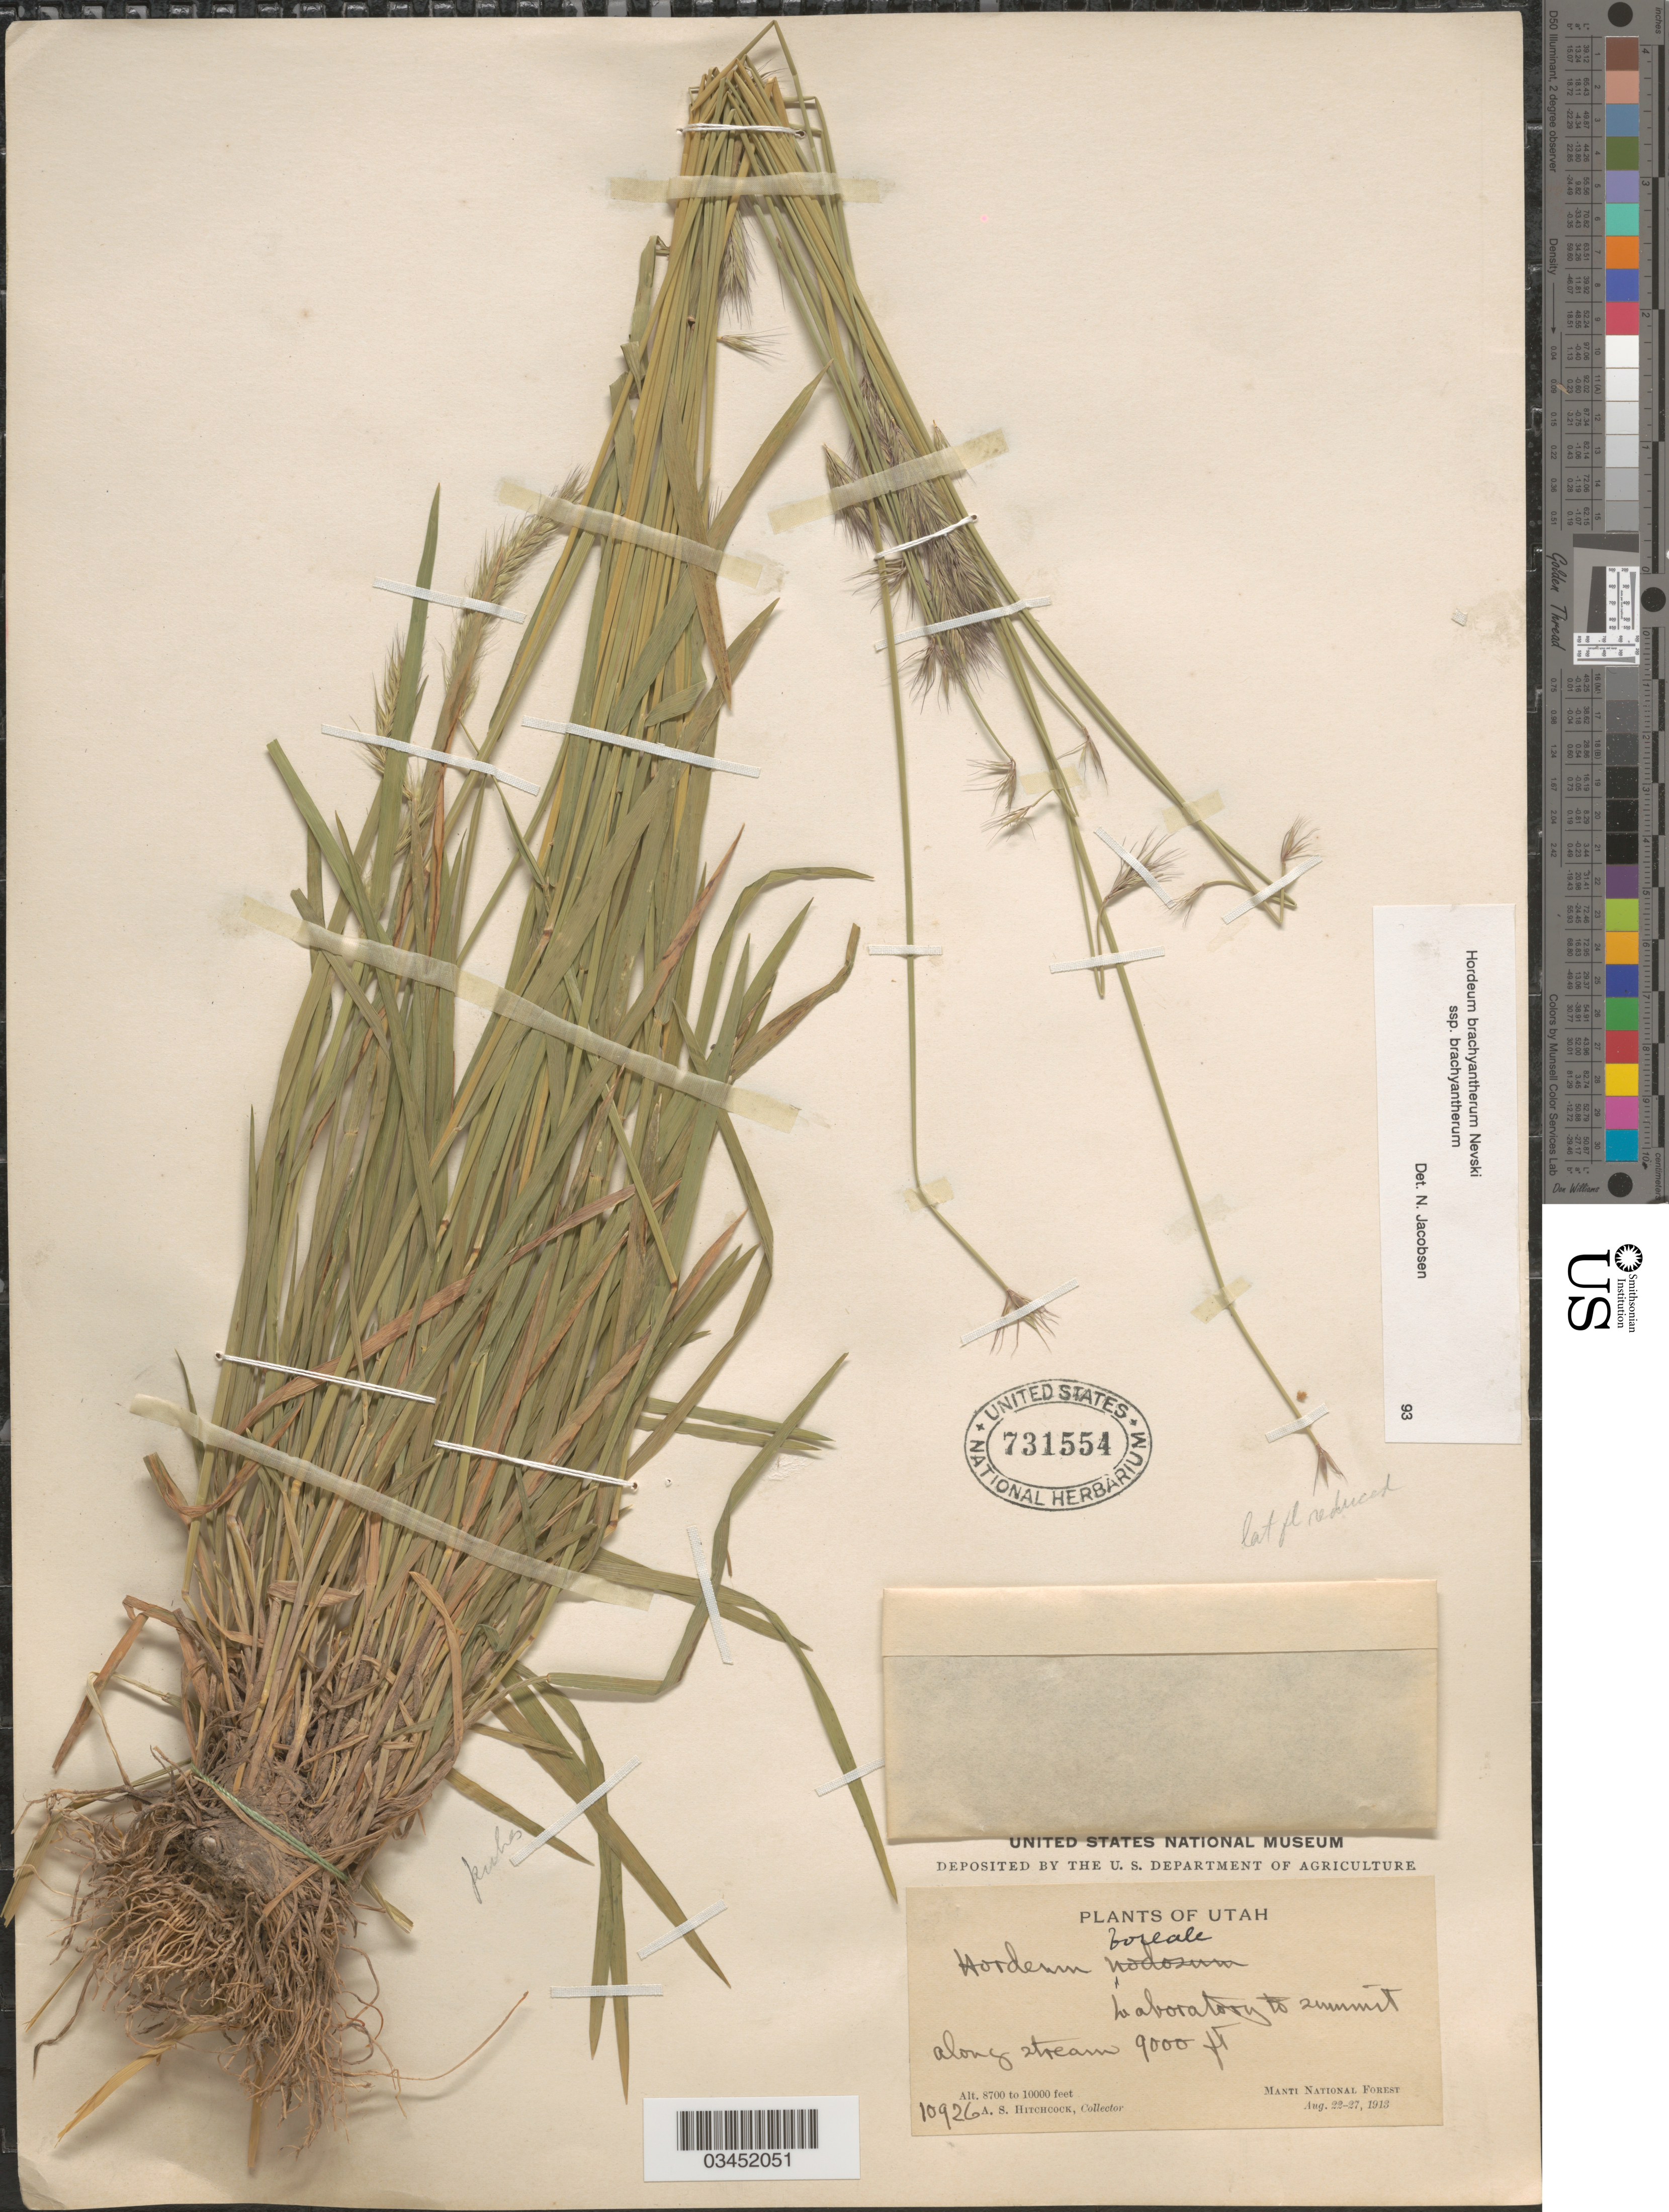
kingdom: Plantae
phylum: Tracheophyta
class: Liliopsida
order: Poales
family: Poaceae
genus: Hordeum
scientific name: Hordeum brachyantherum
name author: Nevski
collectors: A. S. Hitchcock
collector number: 10926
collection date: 1913-08-22/1913-08-27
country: United States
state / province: Utah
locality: Laboratory to summit. Along stream. Manti National Forest.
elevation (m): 2743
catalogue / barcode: US 731554